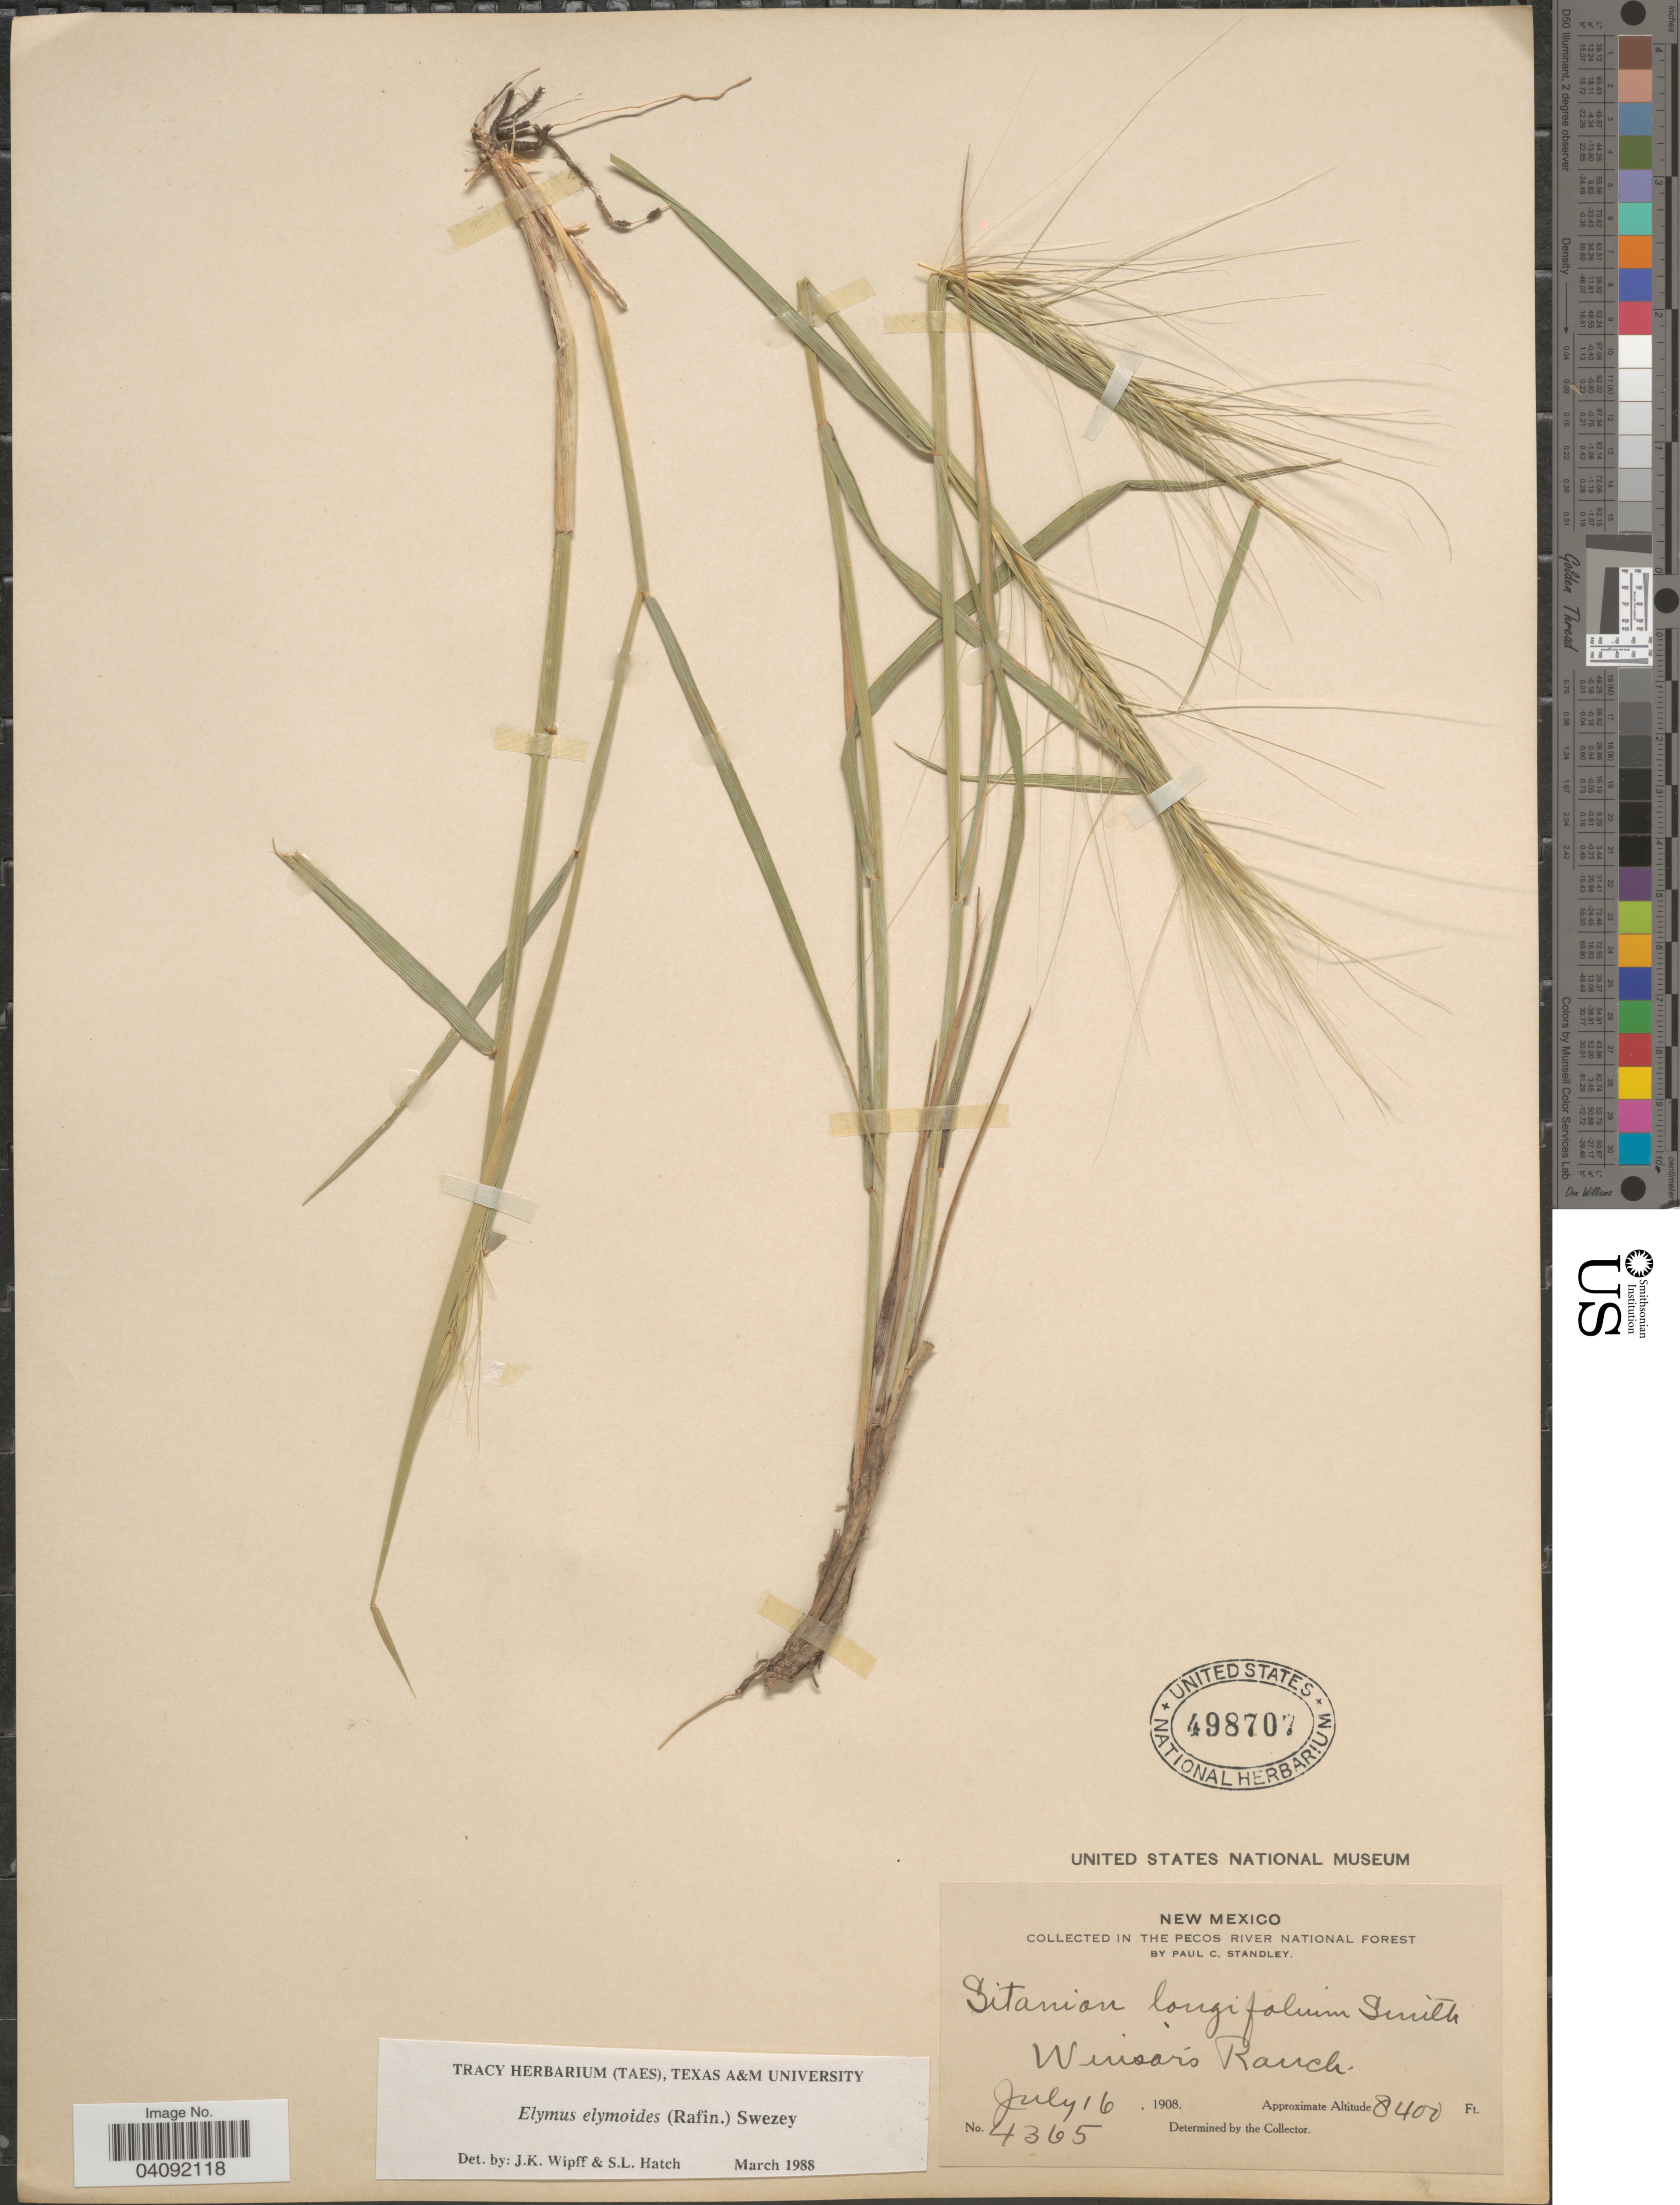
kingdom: Plantae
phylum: Tracheophyta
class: Liliopsida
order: Poales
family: Poaceae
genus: Elymus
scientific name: Elymus elymoides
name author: (Raf.) Swezey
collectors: P. C. Standley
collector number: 4365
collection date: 1908-07-16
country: United States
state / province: New Mexico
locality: In the Pecos River National Forest. Winsor's Ranch.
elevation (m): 2560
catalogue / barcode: US 498707